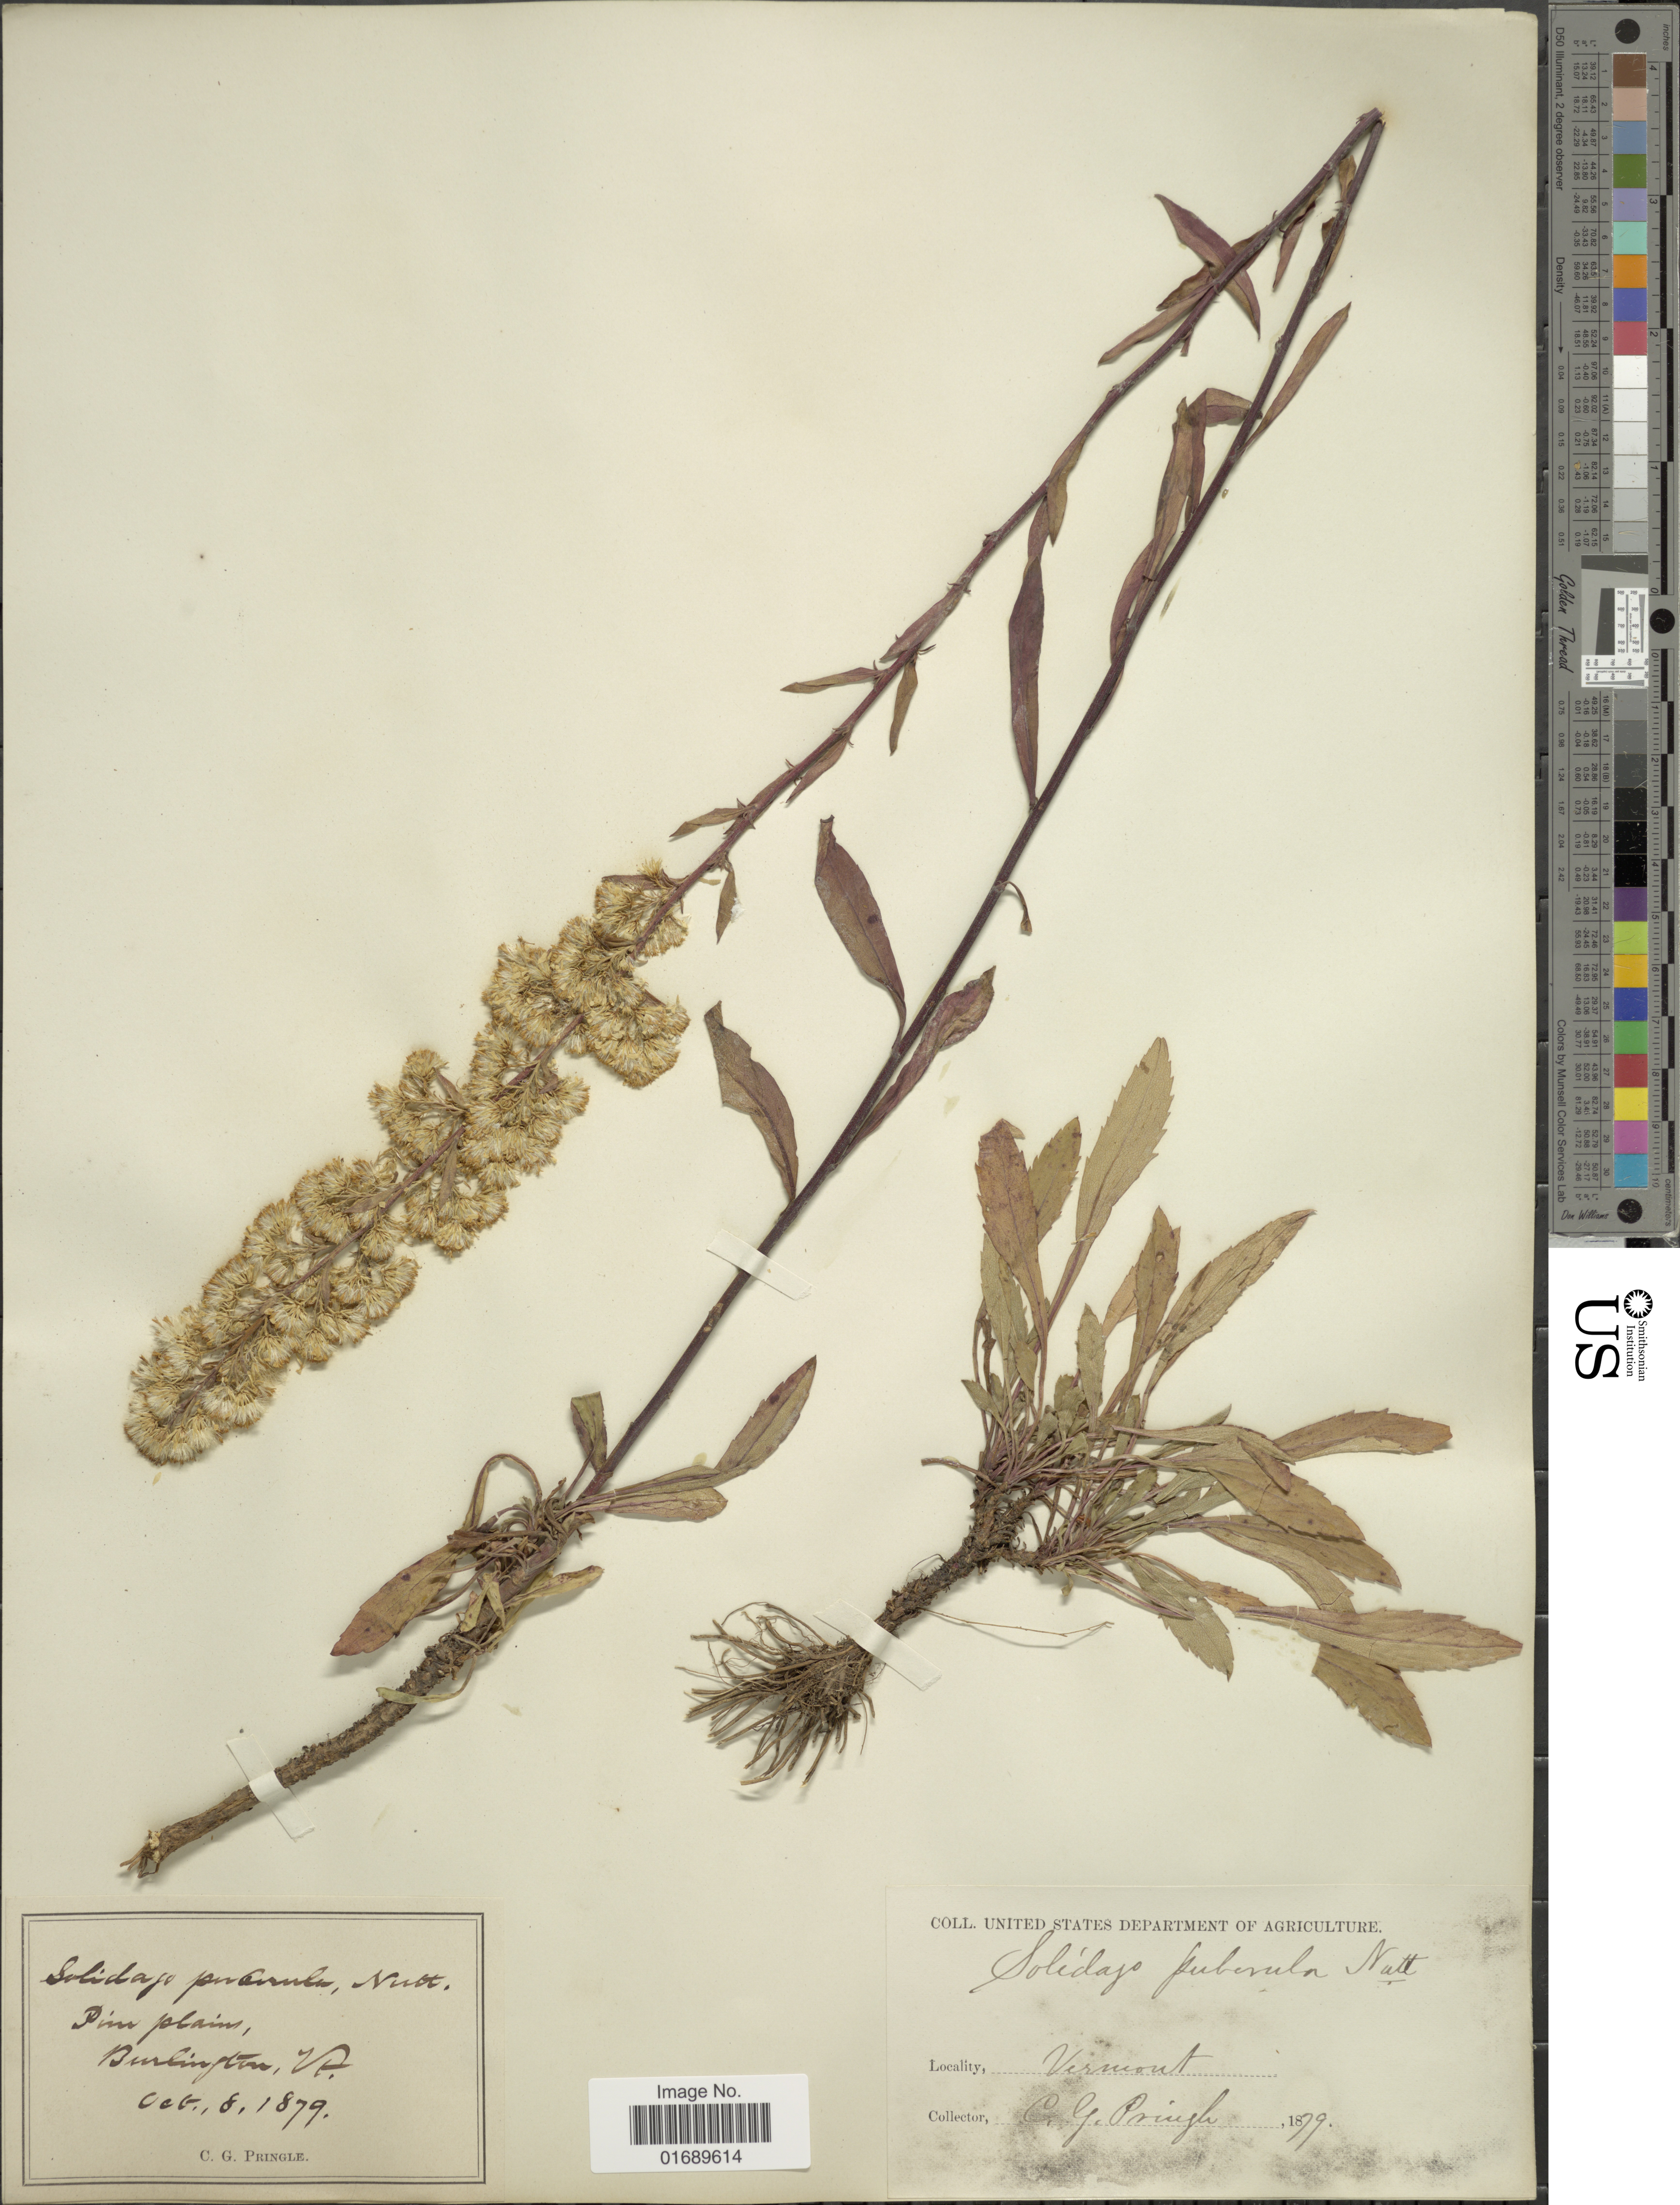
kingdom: Plantae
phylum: Tracheophyta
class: Magnoliopsida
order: Asterales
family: Asteraceae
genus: Solidago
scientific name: Solidago puberula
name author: Nutt.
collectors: C. G. Pringle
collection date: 1879-10-08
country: United States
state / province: Vermont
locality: Pinn plains, Burlington